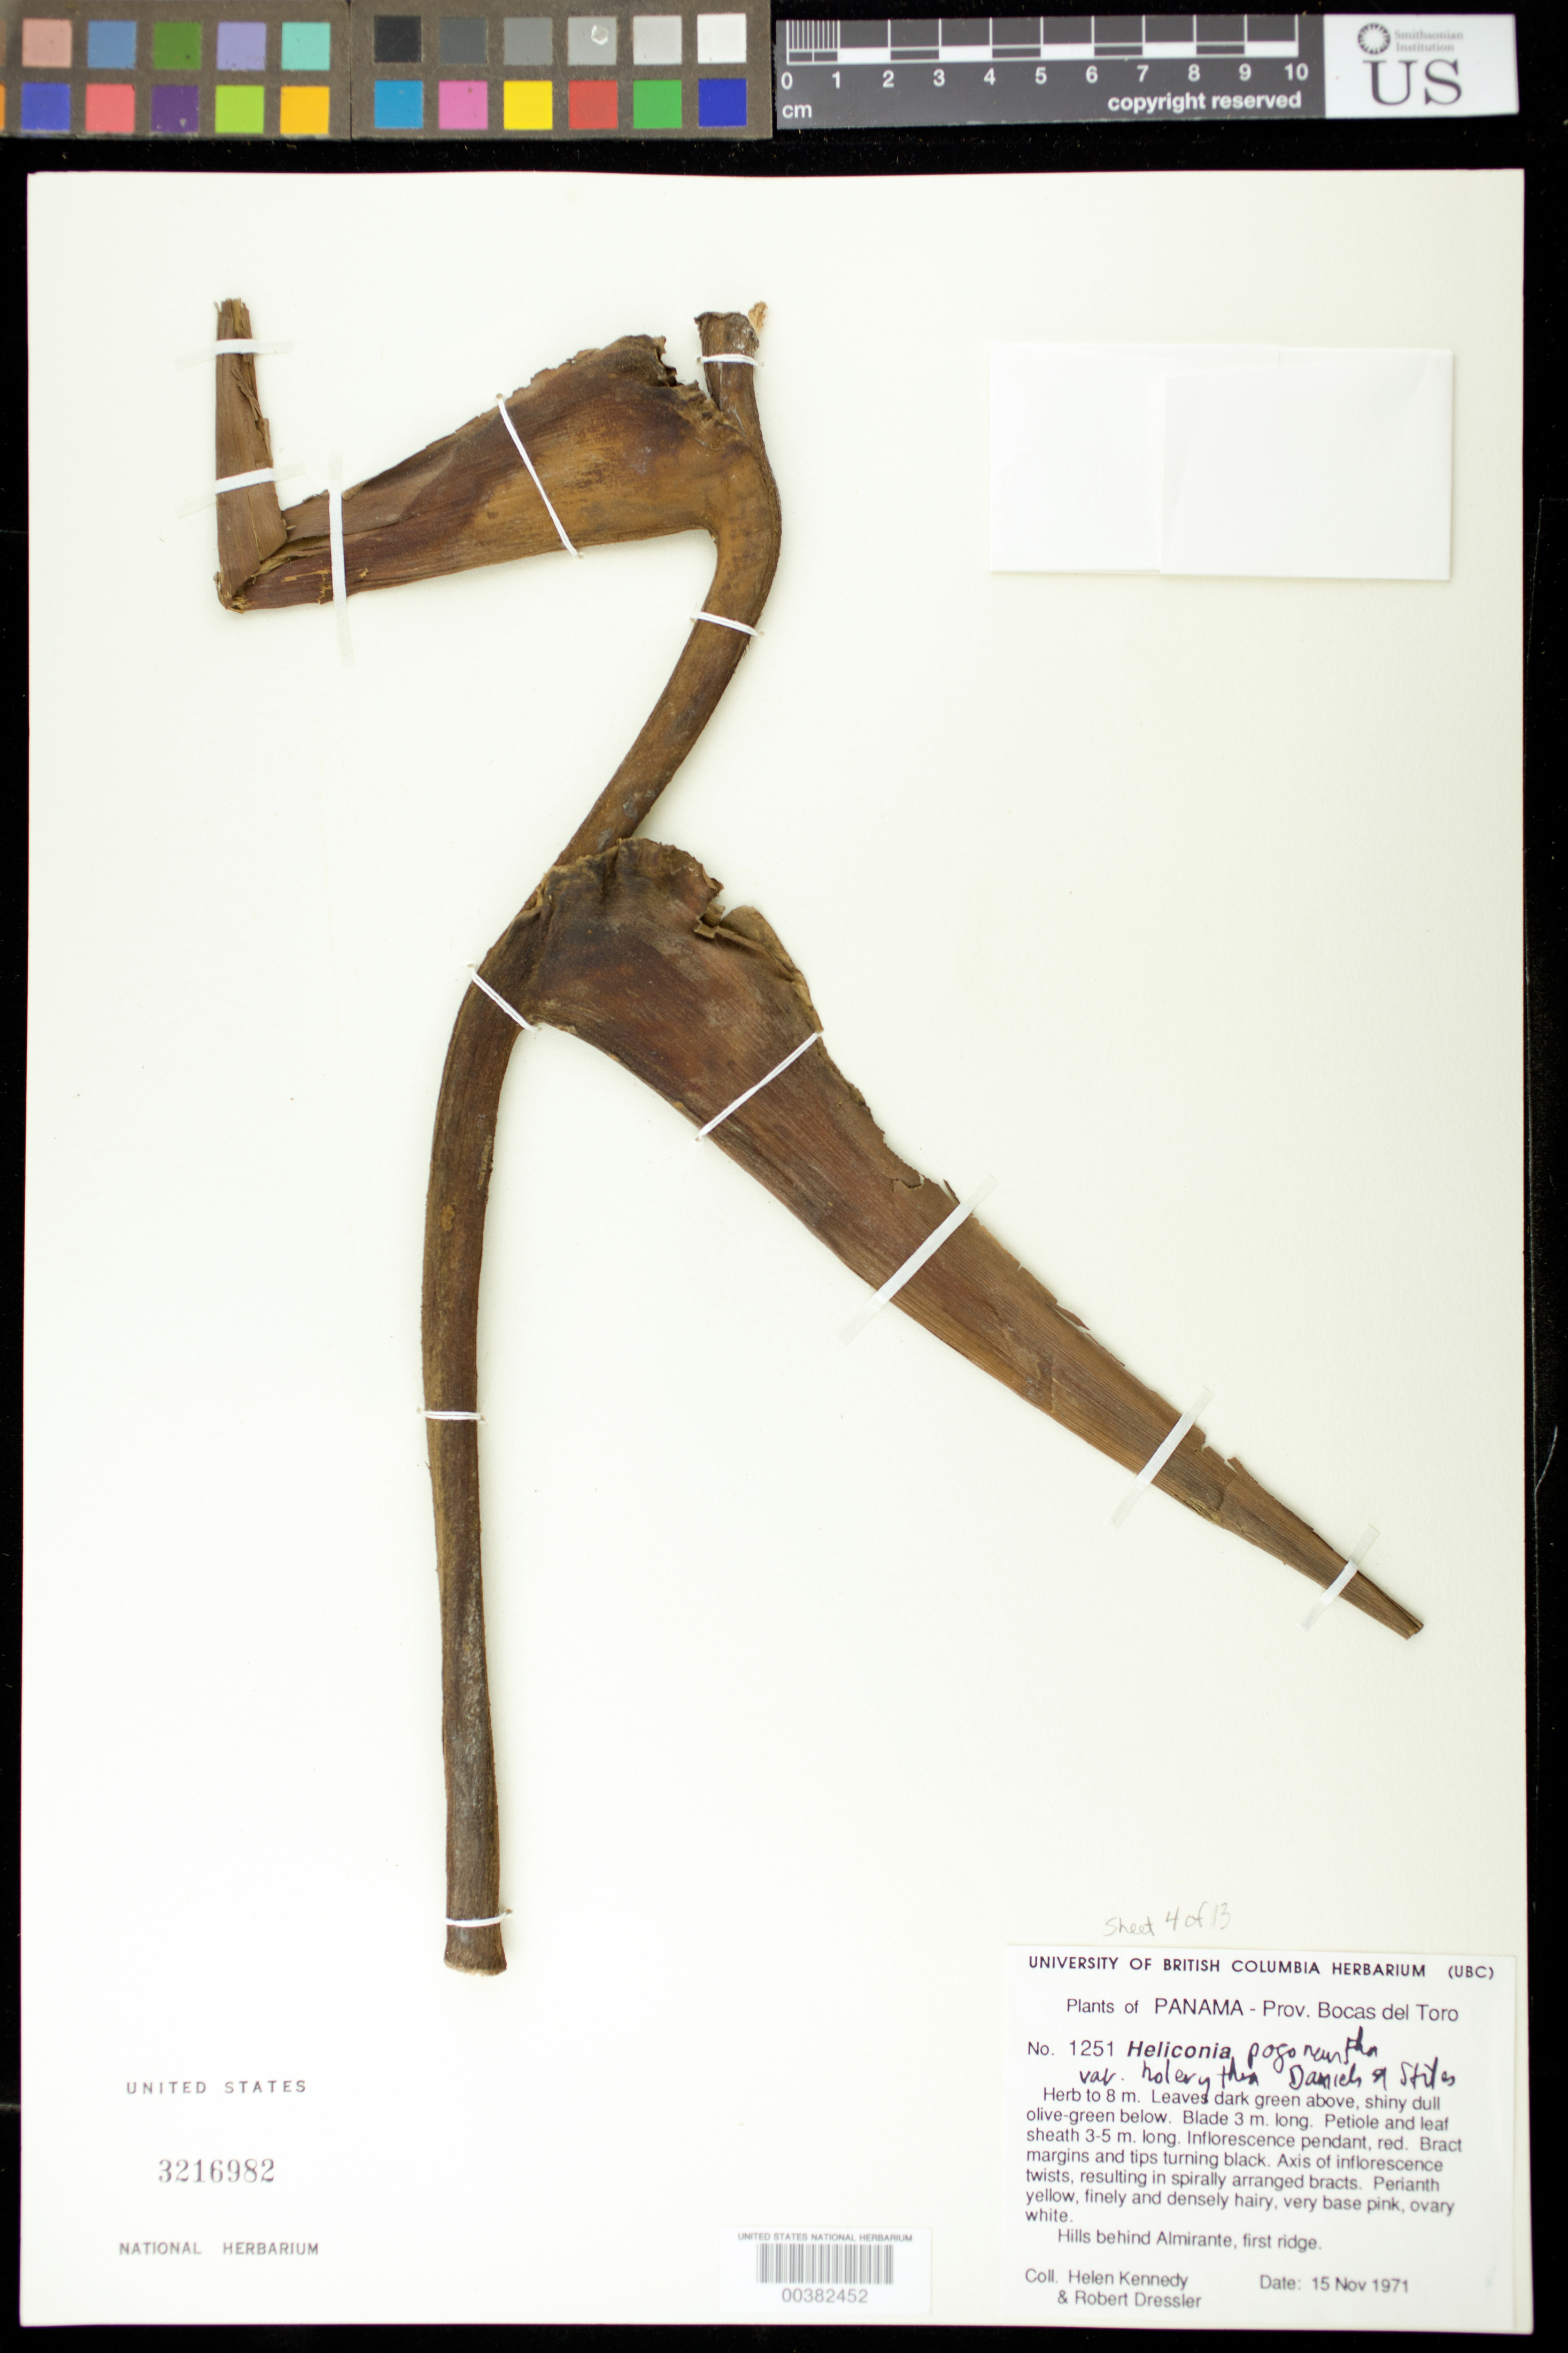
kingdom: Plantae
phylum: Tracheophyta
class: Liliopsida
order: Zingiberales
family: Heliconiaceae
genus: Heliconia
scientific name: Heliconia pogonantha var. holerythra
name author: G.S. Daniels & F.G. Stiles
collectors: H. Kennedy & R. Dressler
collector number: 1251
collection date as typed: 15 Nov 1971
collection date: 1971-11-15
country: Panama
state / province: Bocas del Toro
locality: Behind Almirante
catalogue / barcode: US 3216982